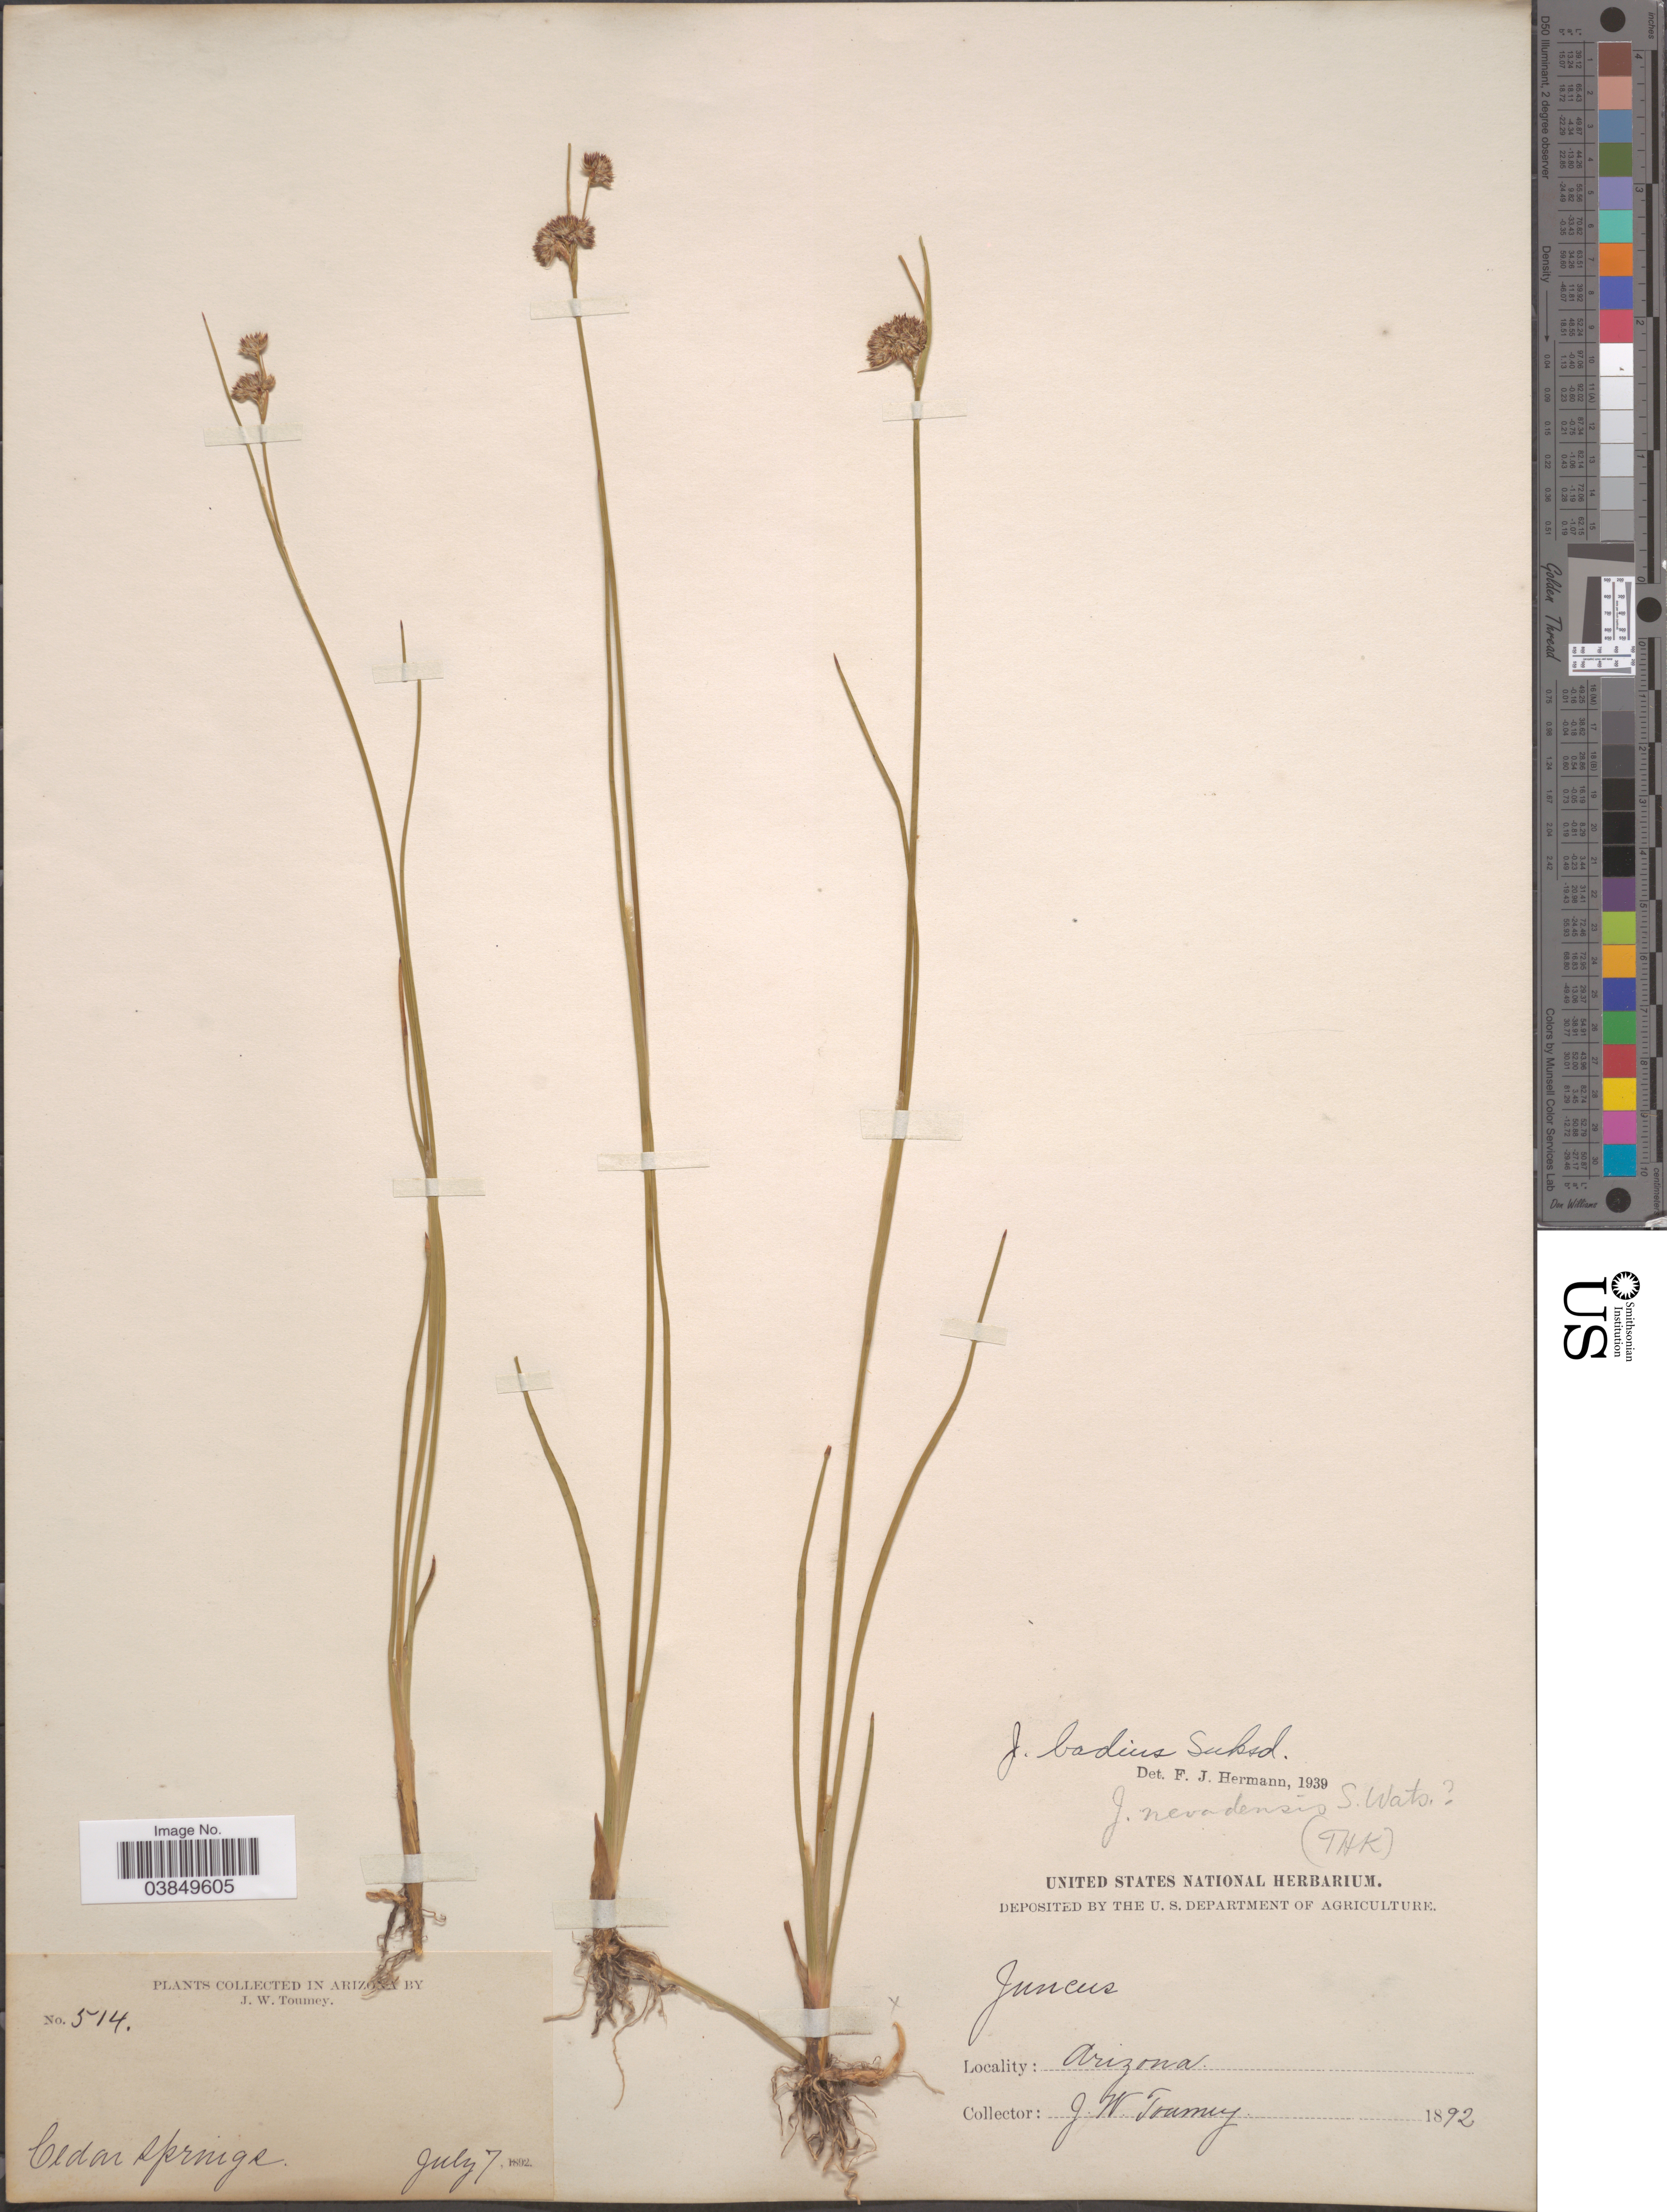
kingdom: Plantae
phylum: Tracheophyta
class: Liliopsida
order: Poales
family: Juncaceae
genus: Juncus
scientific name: Juncus badius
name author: Suksd.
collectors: J. W. Toumey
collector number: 514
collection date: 1892-07-07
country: United States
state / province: Arizona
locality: Cedar Springs.